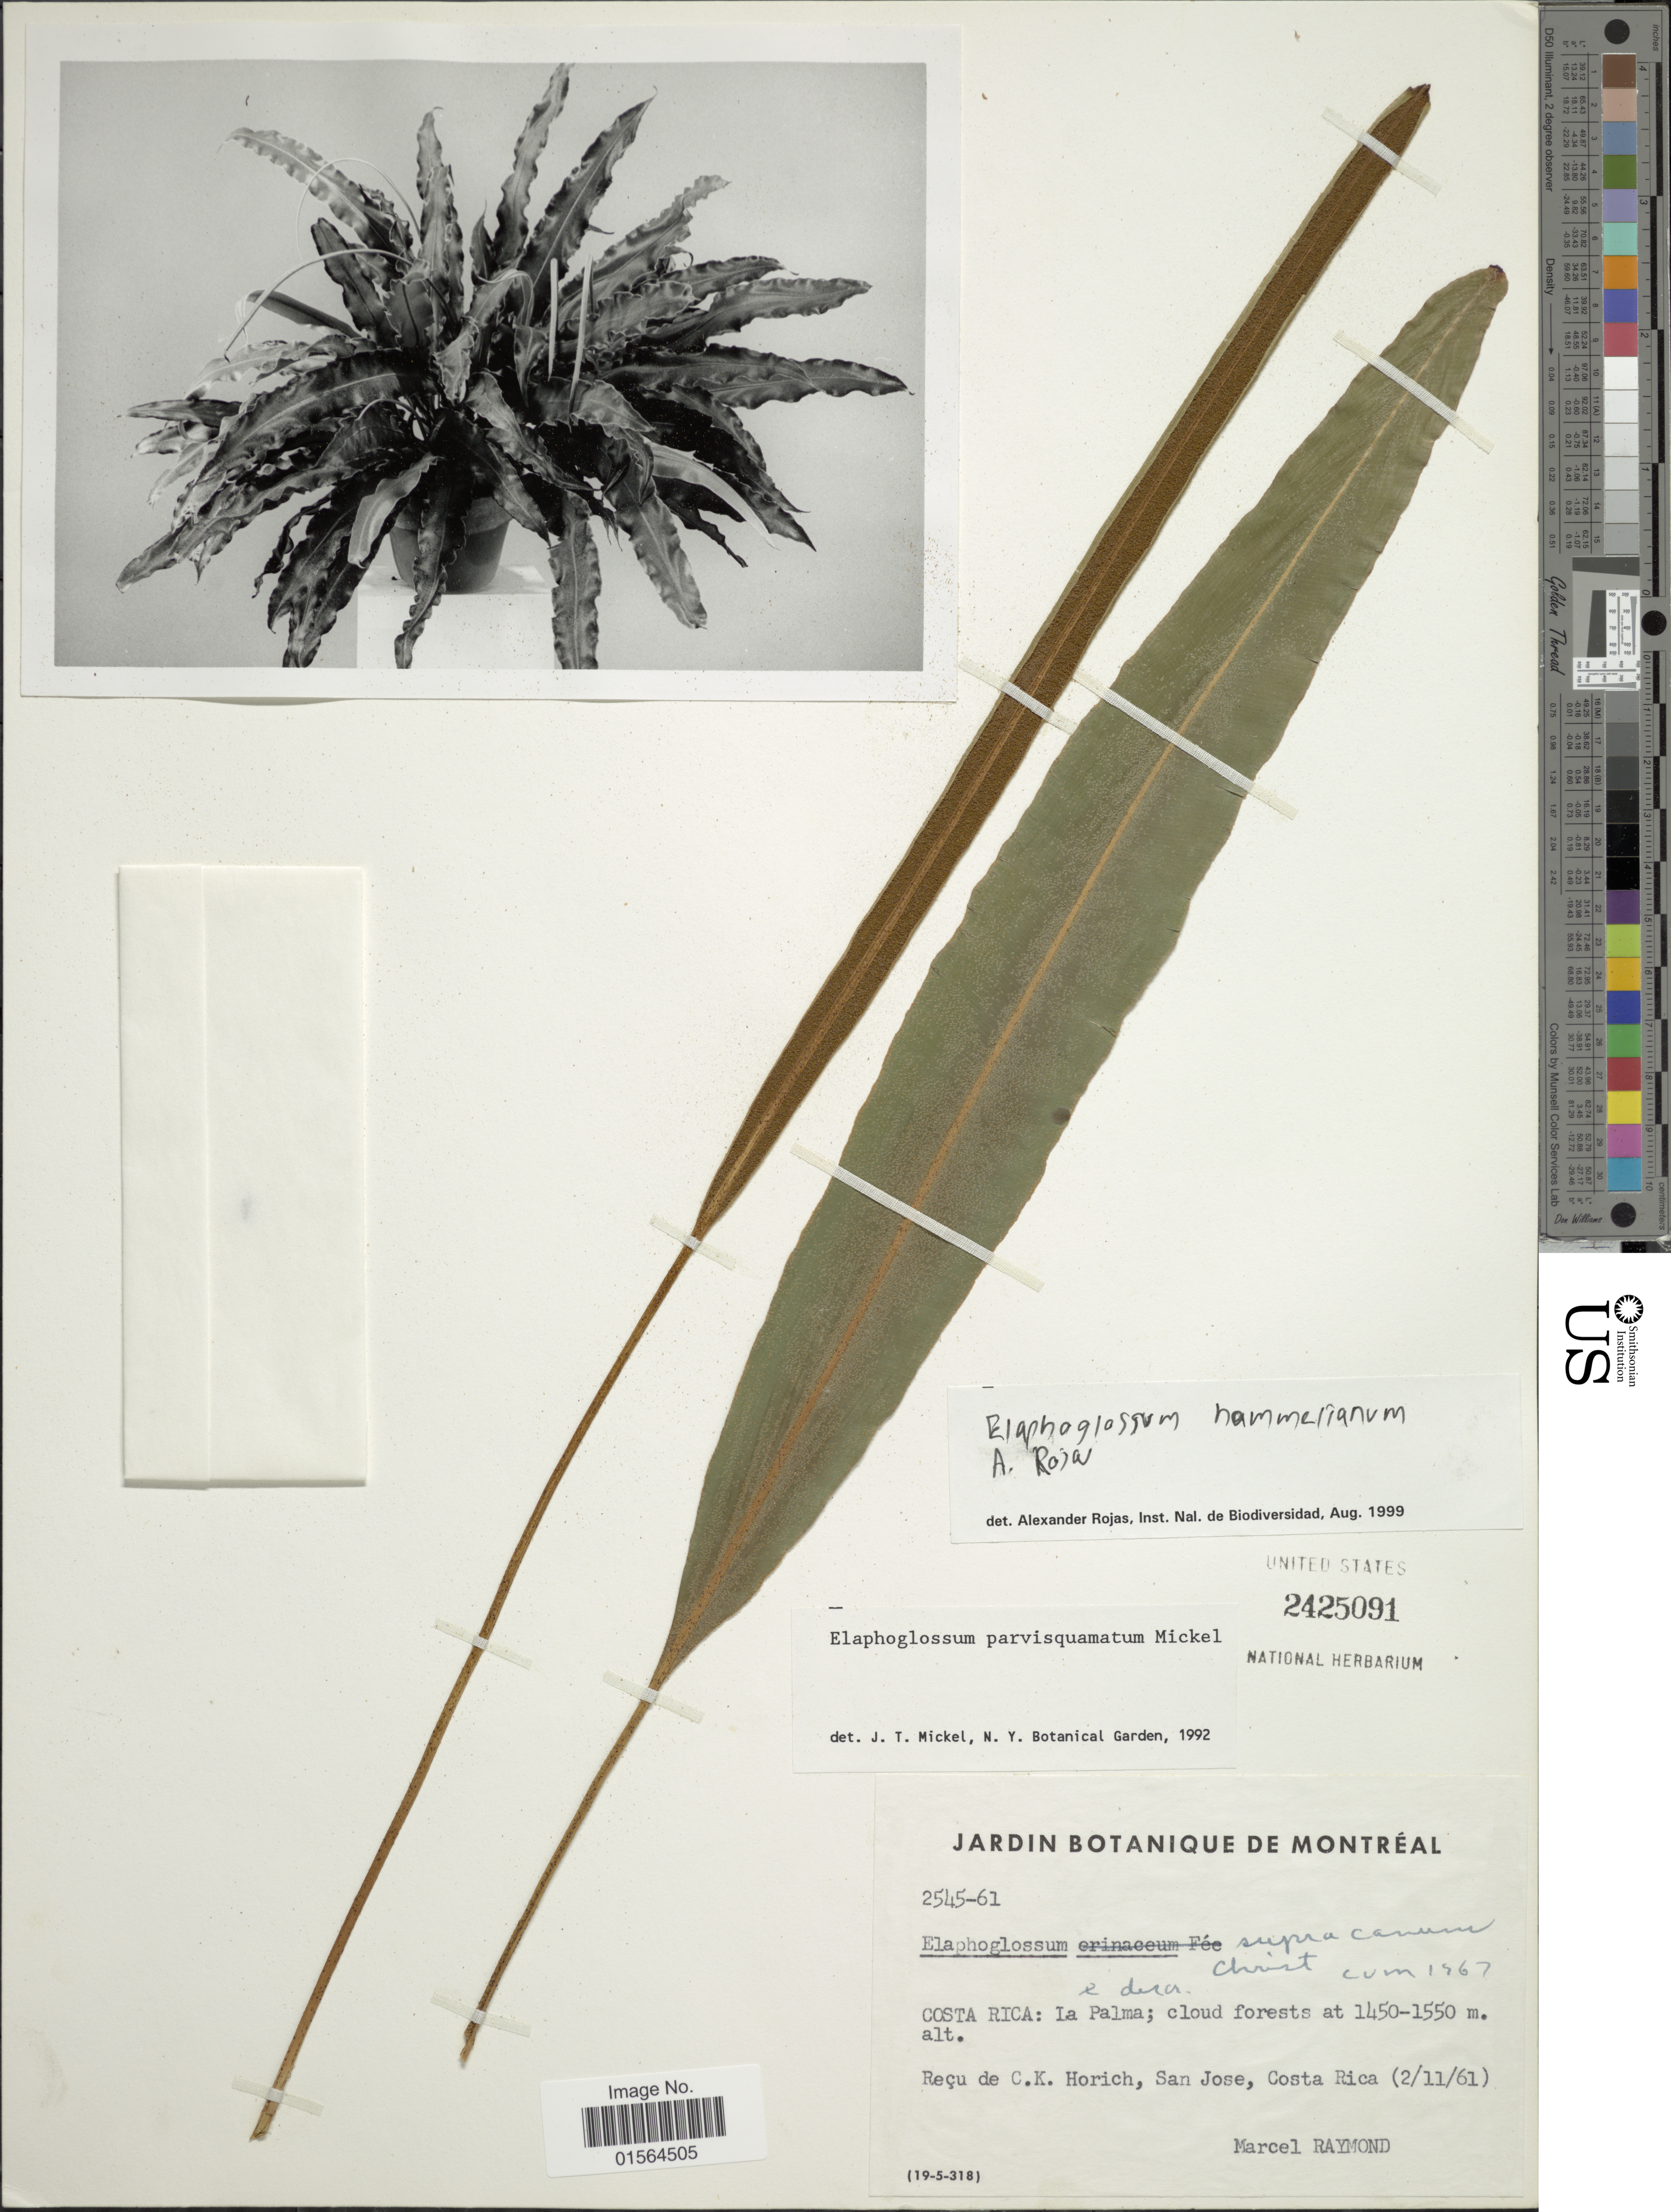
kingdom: Plantae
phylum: Tracheophyta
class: Polypodiopsida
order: Polypodiales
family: Dryopteridaceae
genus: Elaphoglossum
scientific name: Elaphoglossum hammelianum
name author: A. Rojas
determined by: Matos, F. B.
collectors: M. Raymond & C. K. Horich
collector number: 2545-61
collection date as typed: Transcribed d/m/y: 2/11/61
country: Costa Rica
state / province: San José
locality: Costa Rica: La Palma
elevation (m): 1450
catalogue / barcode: US 2425091